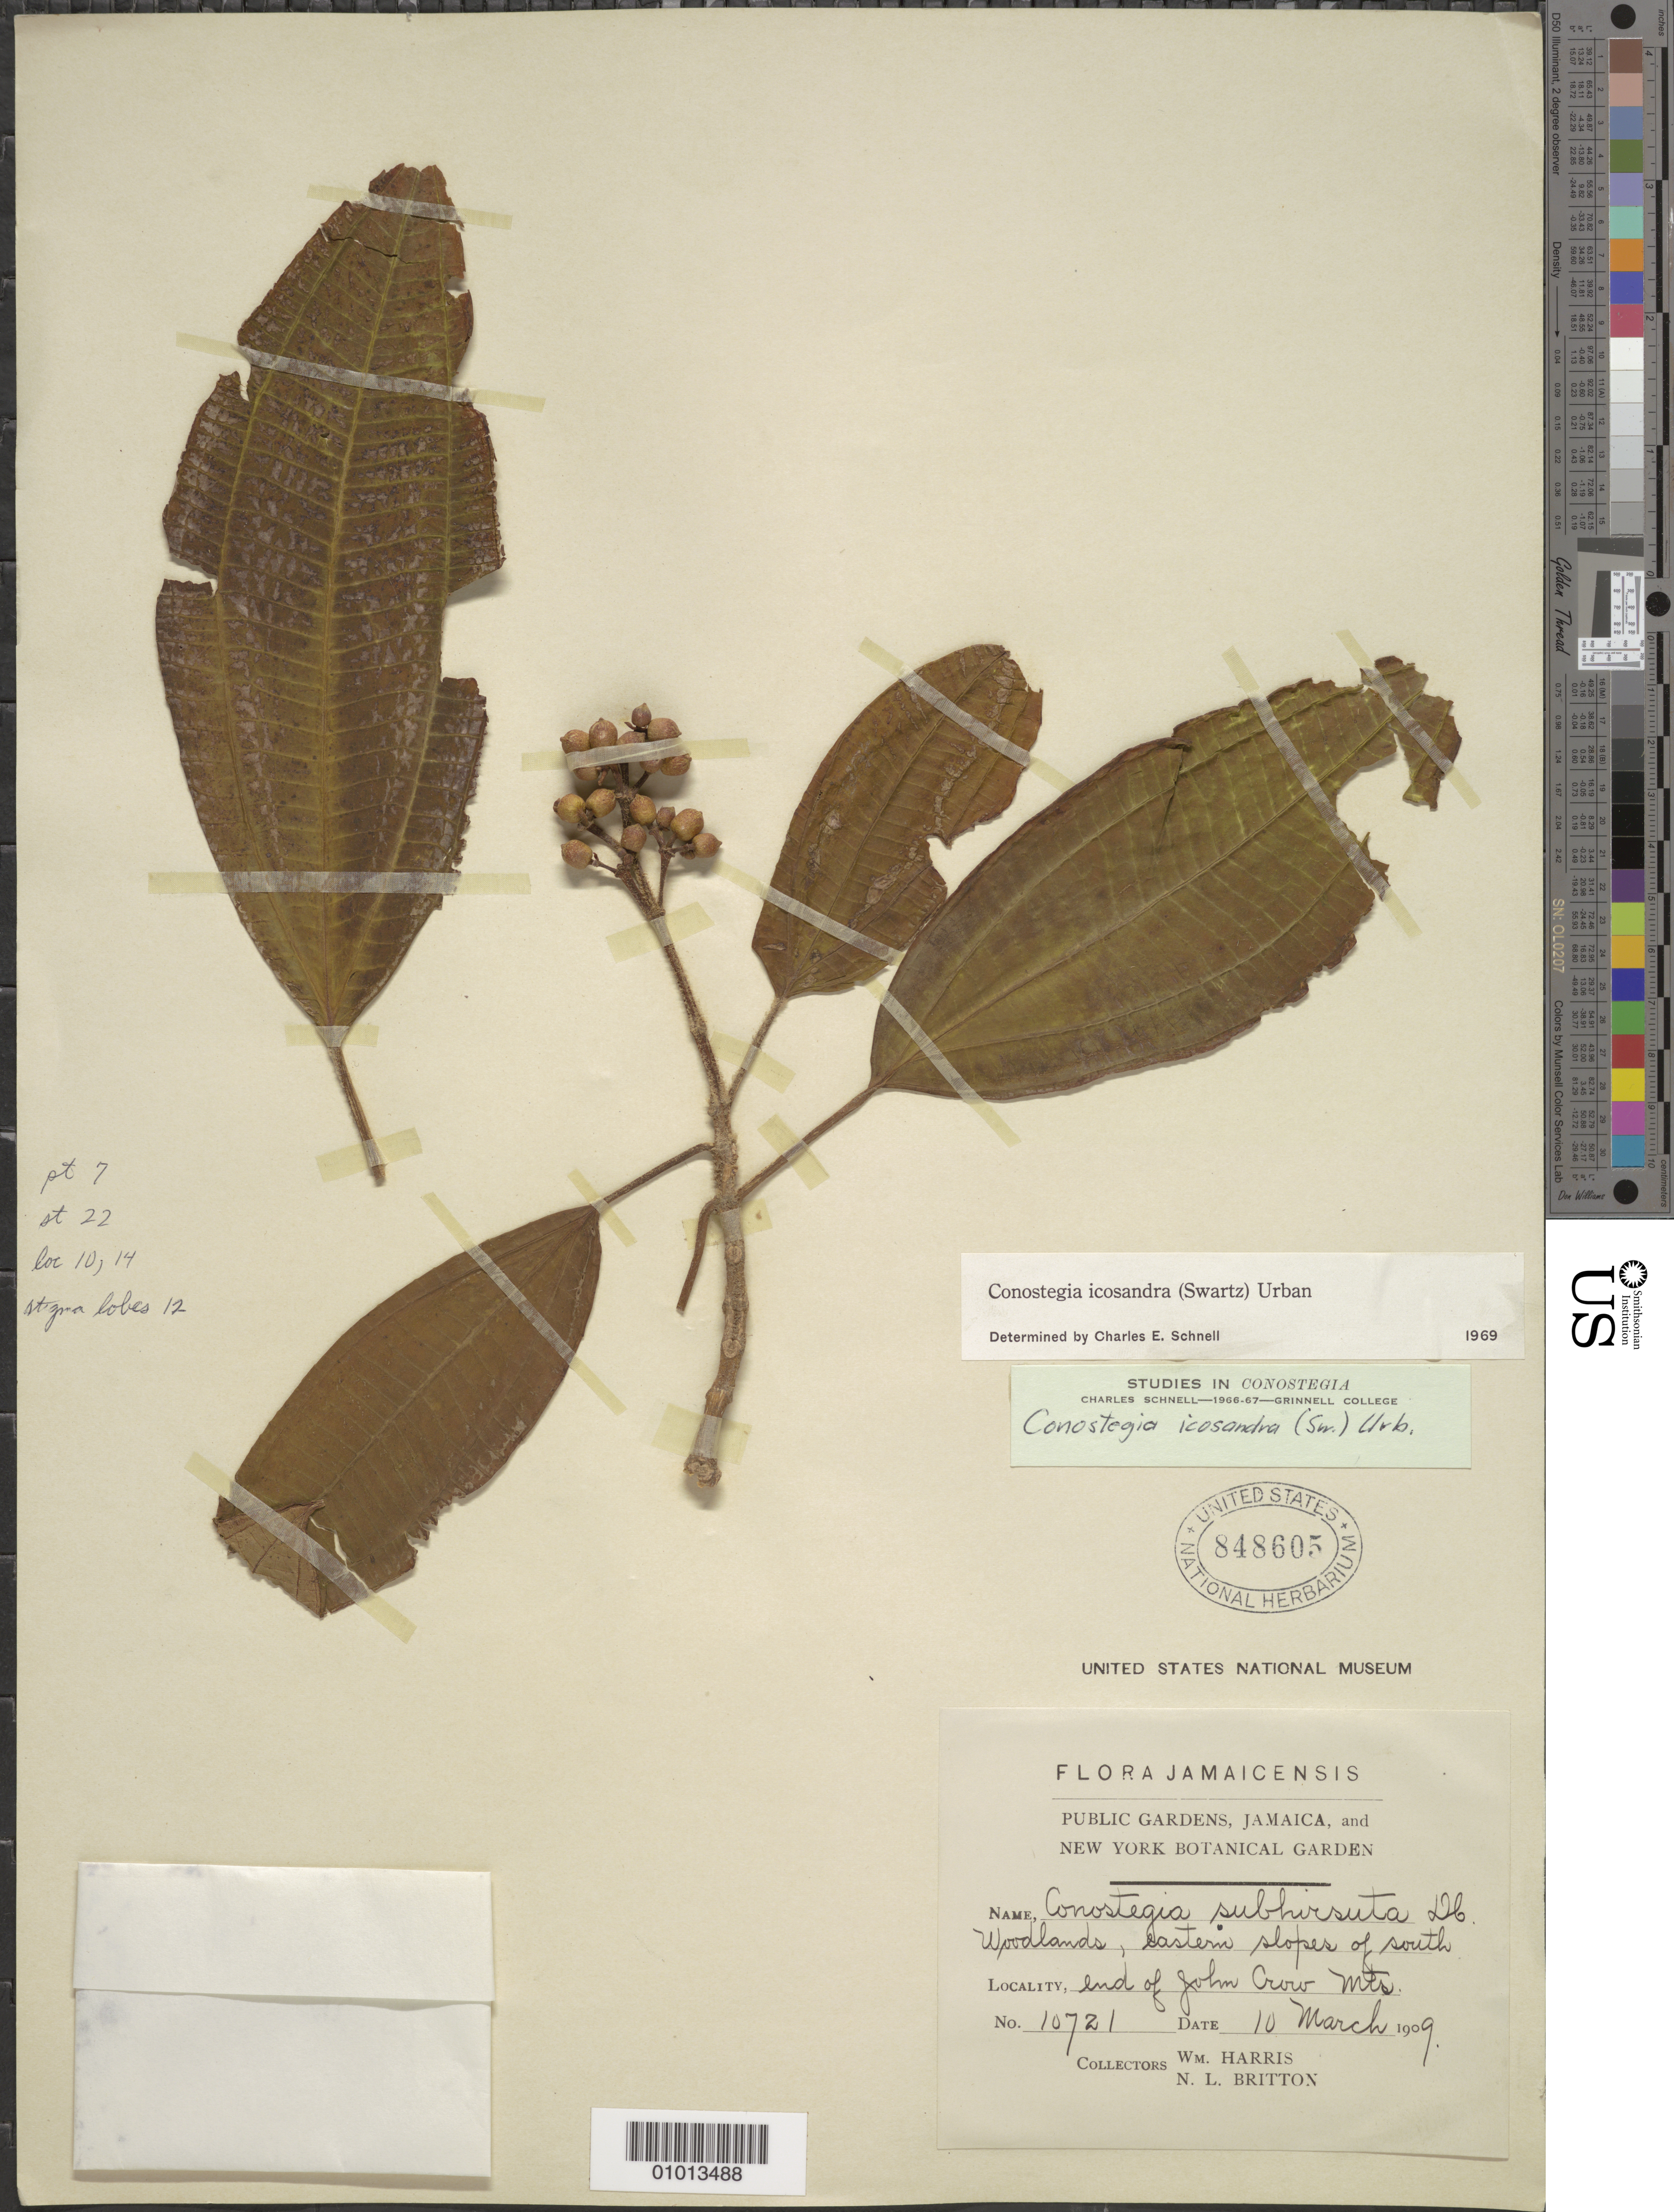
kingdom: Plantae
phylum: Tracheophyta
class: Magnoliopsida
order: Myrtales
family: Melastomataceae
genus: Conostegia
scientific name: Conostegia icosandra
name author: (Sw.) Urb.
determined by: Schnell, C. E.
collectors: W. Harris & N. Britton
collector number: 10721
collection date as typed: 10 Mar 1909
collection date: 1909-03-10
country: Jamaica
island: Jamaica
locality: Eastern slopes of south end of John Crow Mts.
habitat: Woodlands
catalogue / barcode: US 848605